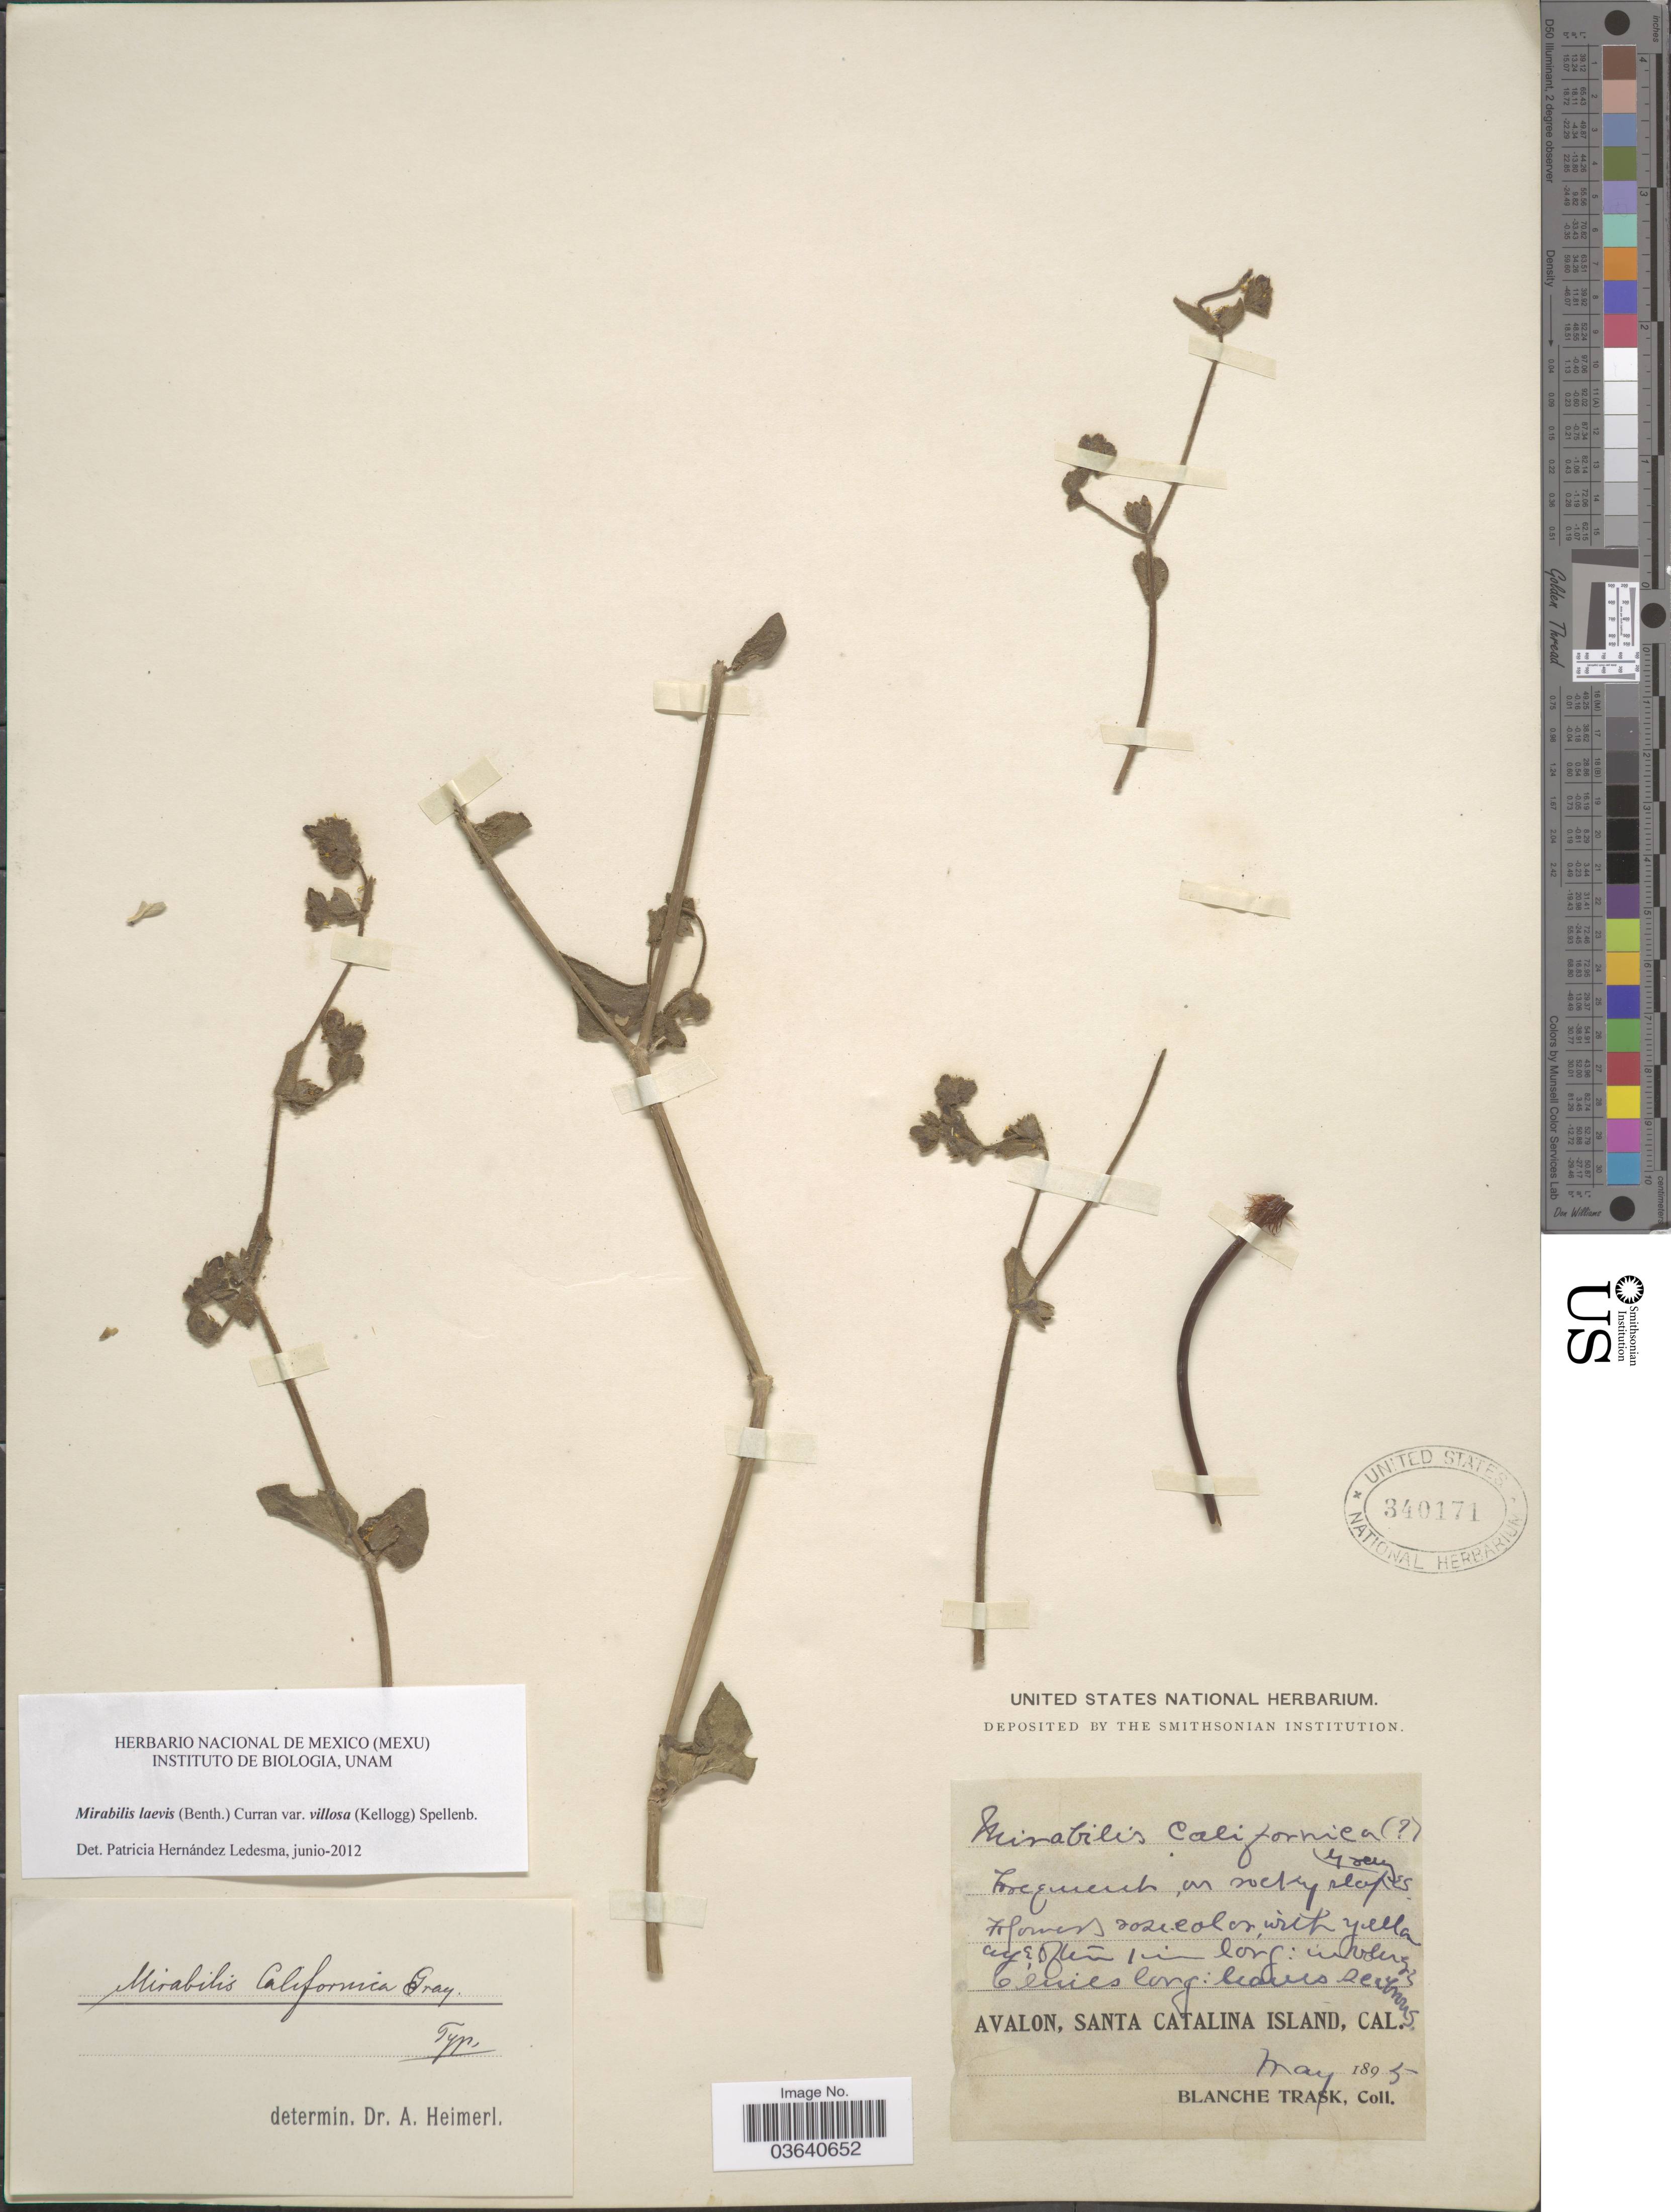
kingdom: Plantae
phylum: Tracheophyta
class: Magnoliopsida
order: Caryophyllales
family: Nyctaginaceae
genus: Mirabilis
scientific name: Mirabilis laevis var. villosa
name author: (Kellogg) Spellenb.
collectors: B. Trask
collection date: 1895-05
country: United States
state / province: California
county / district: Los Angeles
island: Santa Catalina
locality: Avalon, Santa Catalina Island.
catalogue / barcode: US 340171